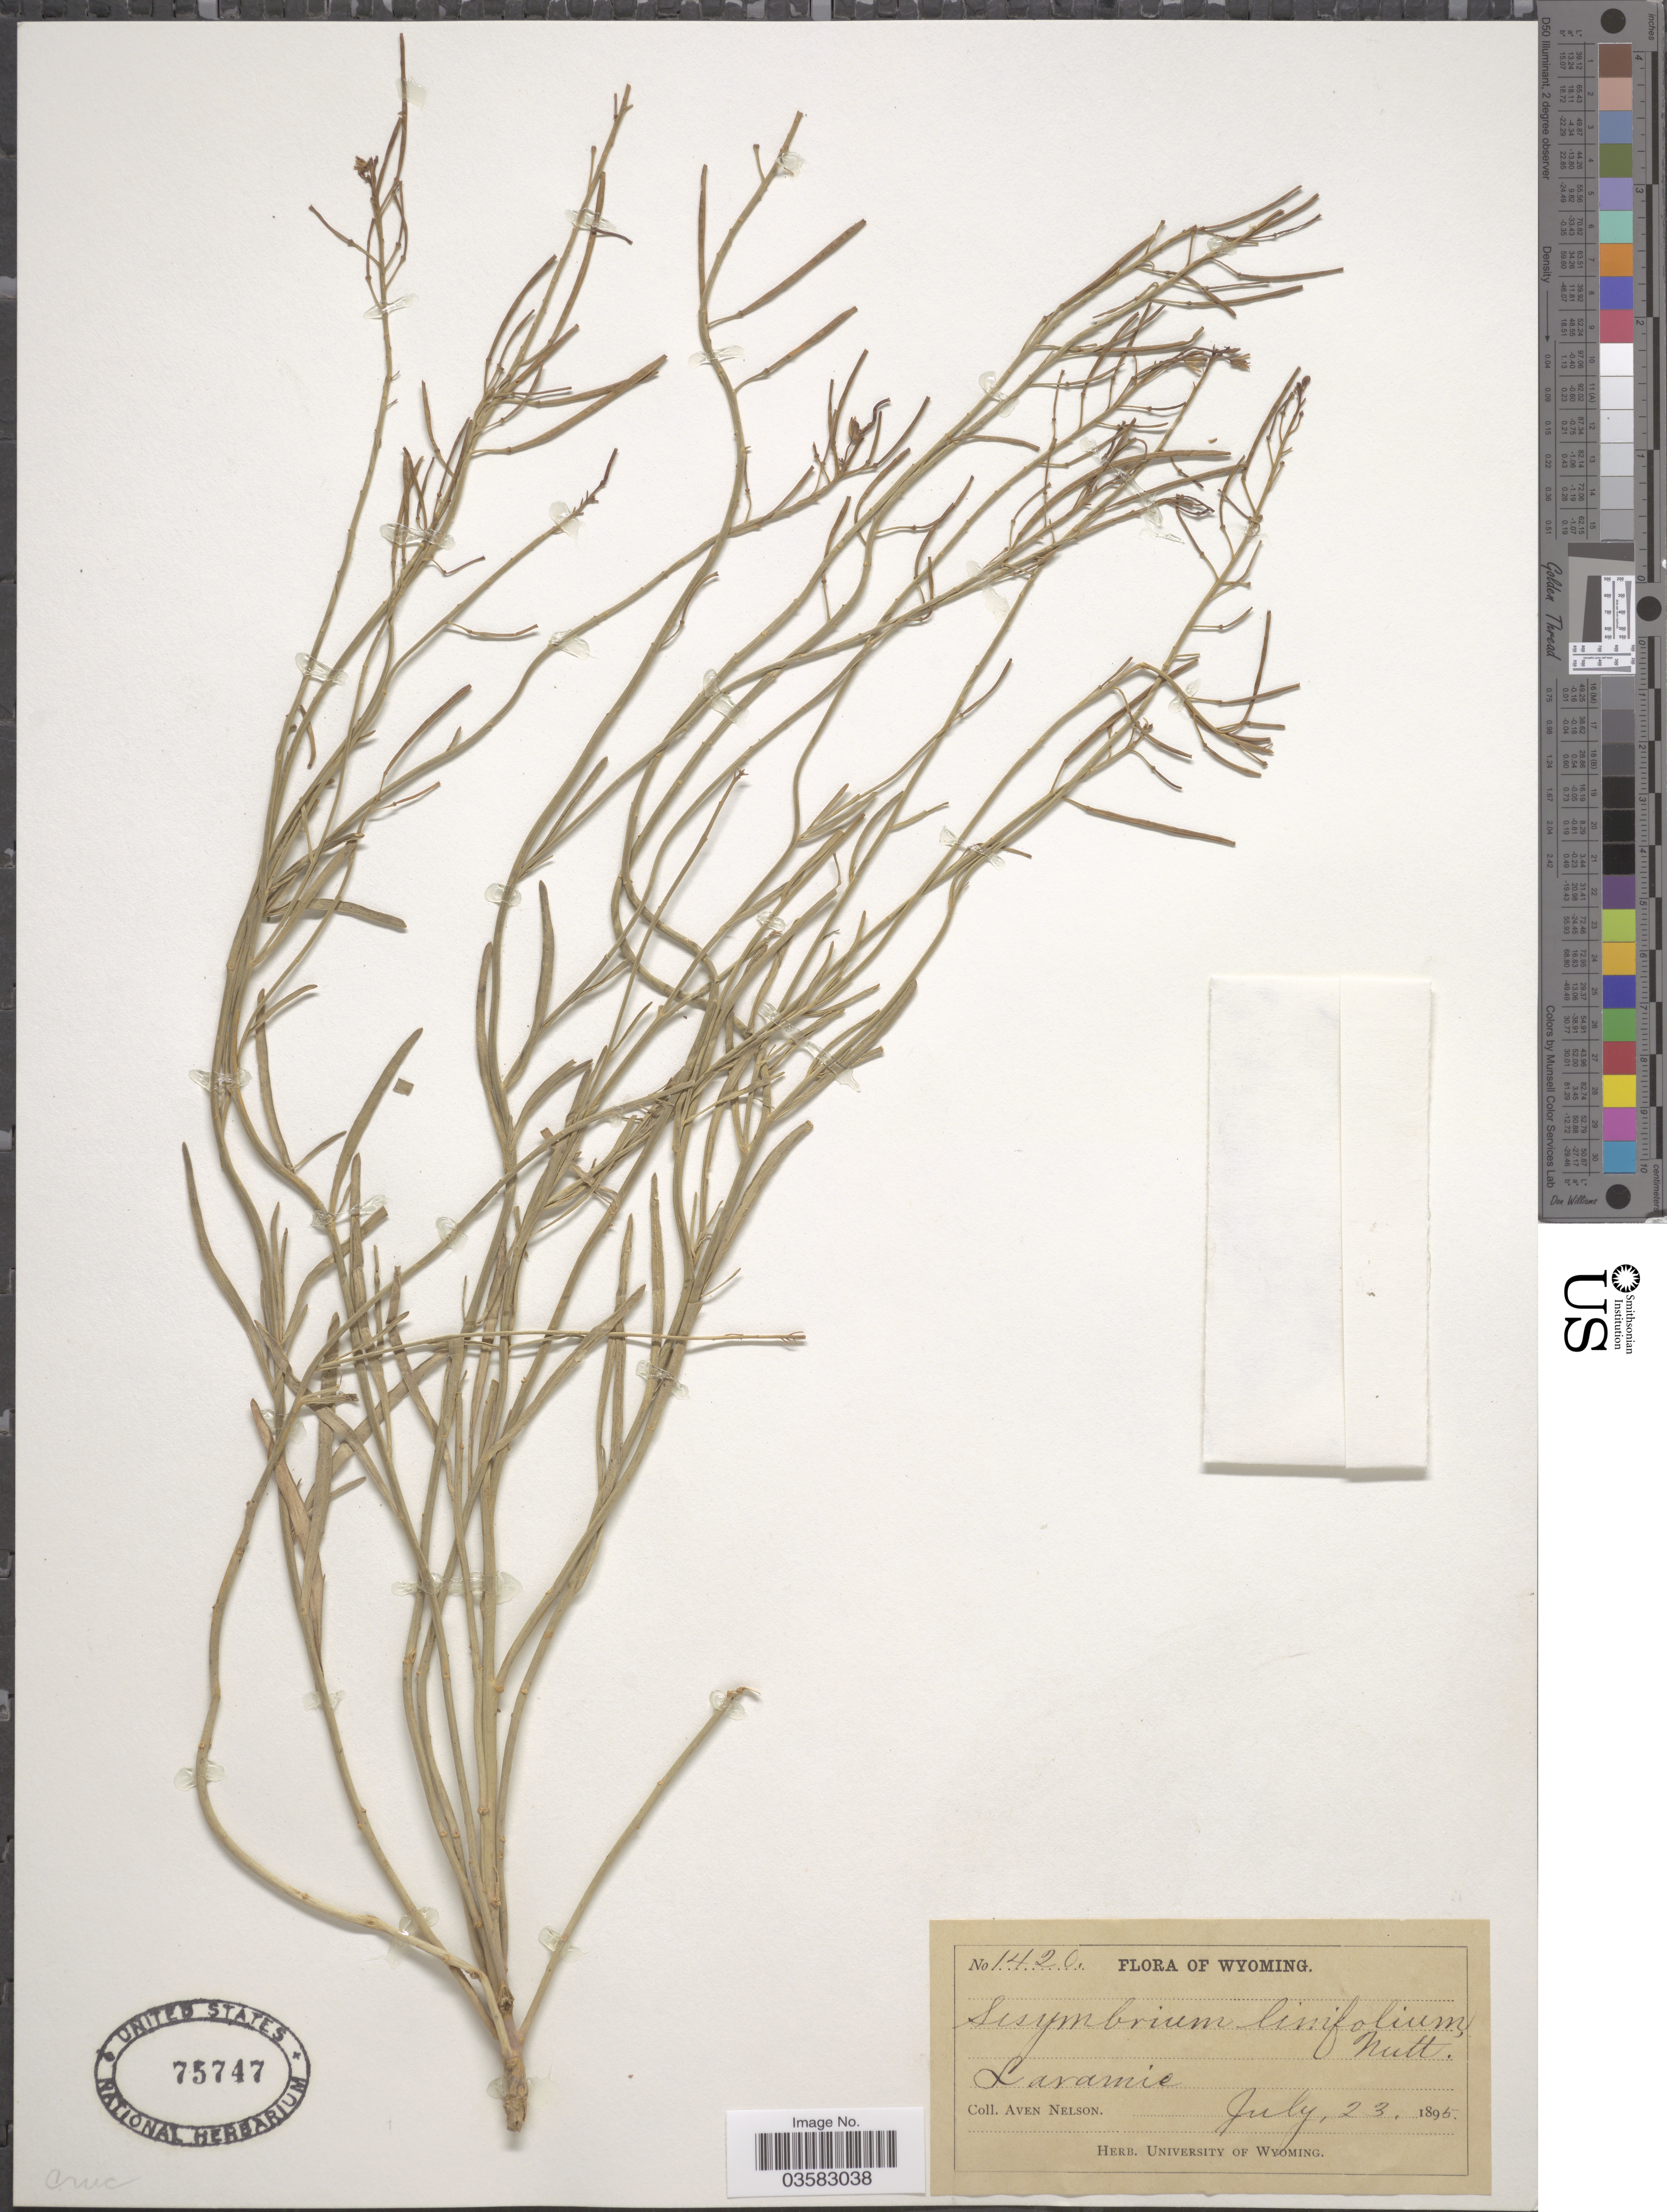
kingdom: Plantae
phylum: Tracheophyta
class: Magnoliopsida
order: Brassicales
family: Brassicaceae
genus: Sisymbrium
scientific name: Sisymbrium linifolium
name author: (Nutt.) Nutt. ex Torr. & A. Gray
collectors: A. Nelson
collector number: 1420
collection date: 1895-07-23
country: United States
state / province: Wyoming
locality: Laramie.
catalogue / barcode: US 75747